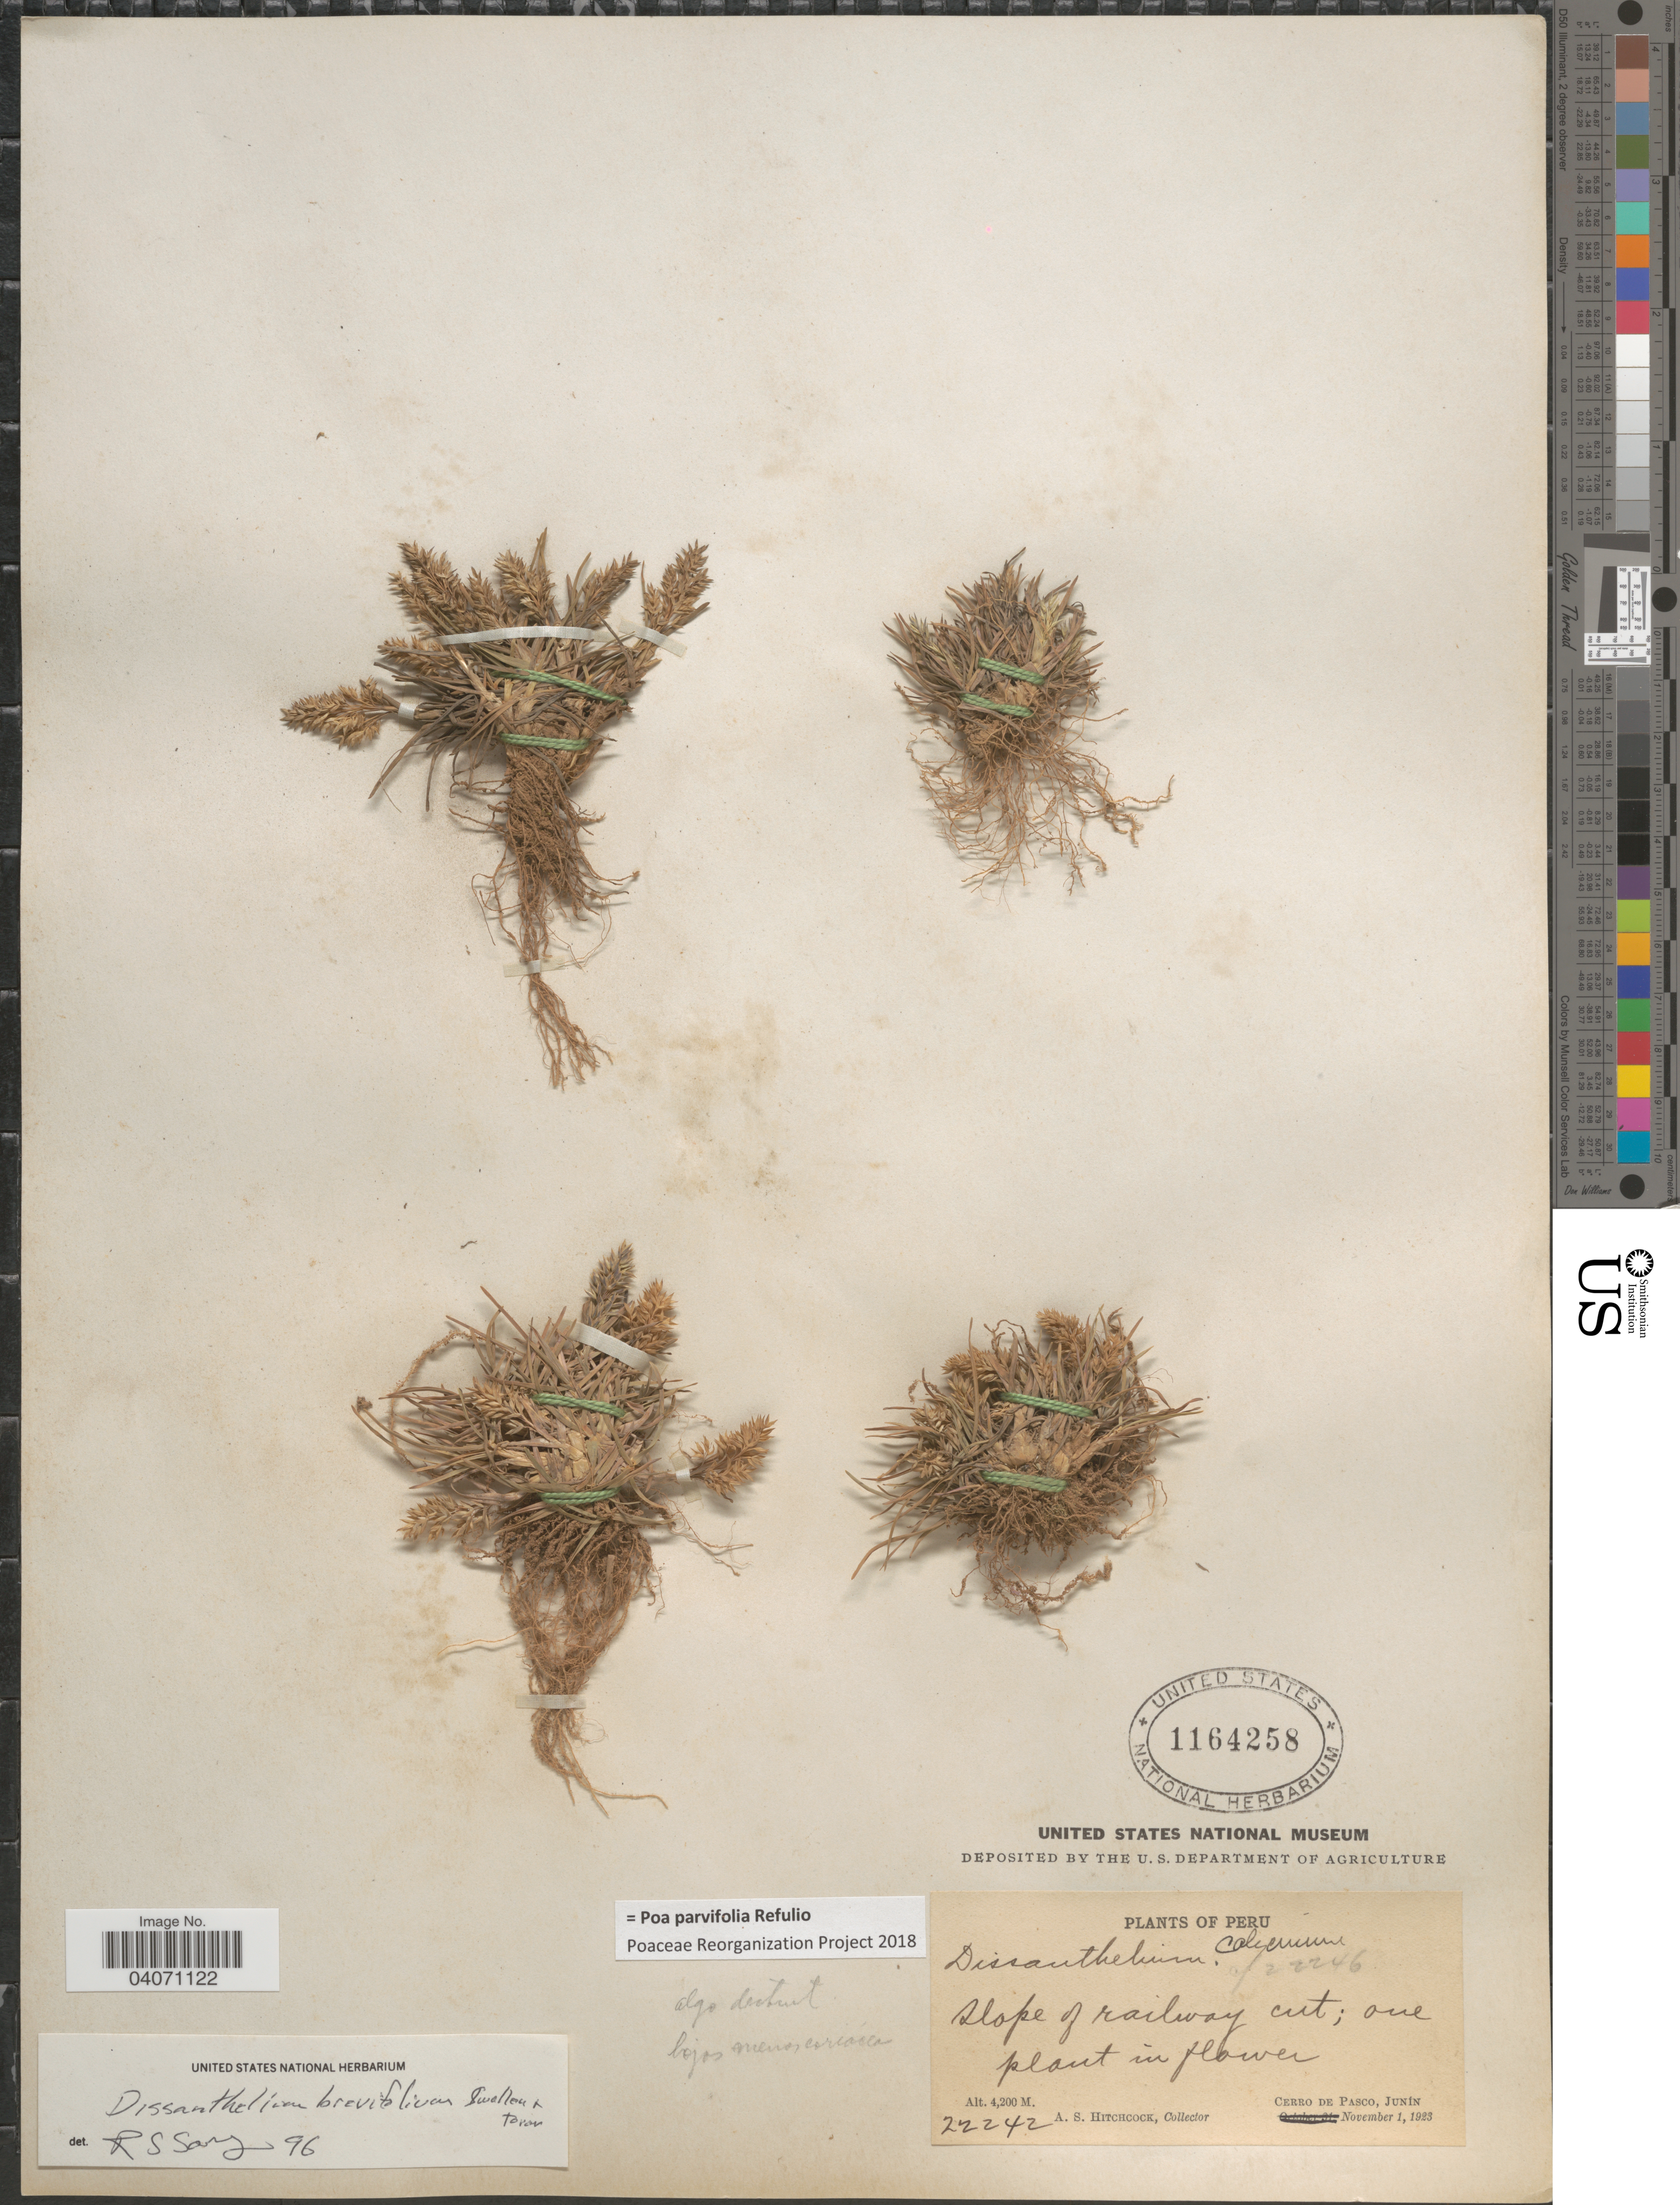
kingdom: Plantae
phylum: Tracheophyta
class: Liliopsida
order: Poales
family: Poaceae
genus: Poa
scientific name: Poa parvifolia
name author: Refulio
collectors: A. S. Hitchcock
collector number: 22242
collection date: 1923-11-01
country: Peru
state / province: Junín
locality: Slope of railway cut. Cerro de Pasco.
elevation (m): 4200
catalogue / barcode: US 1164258